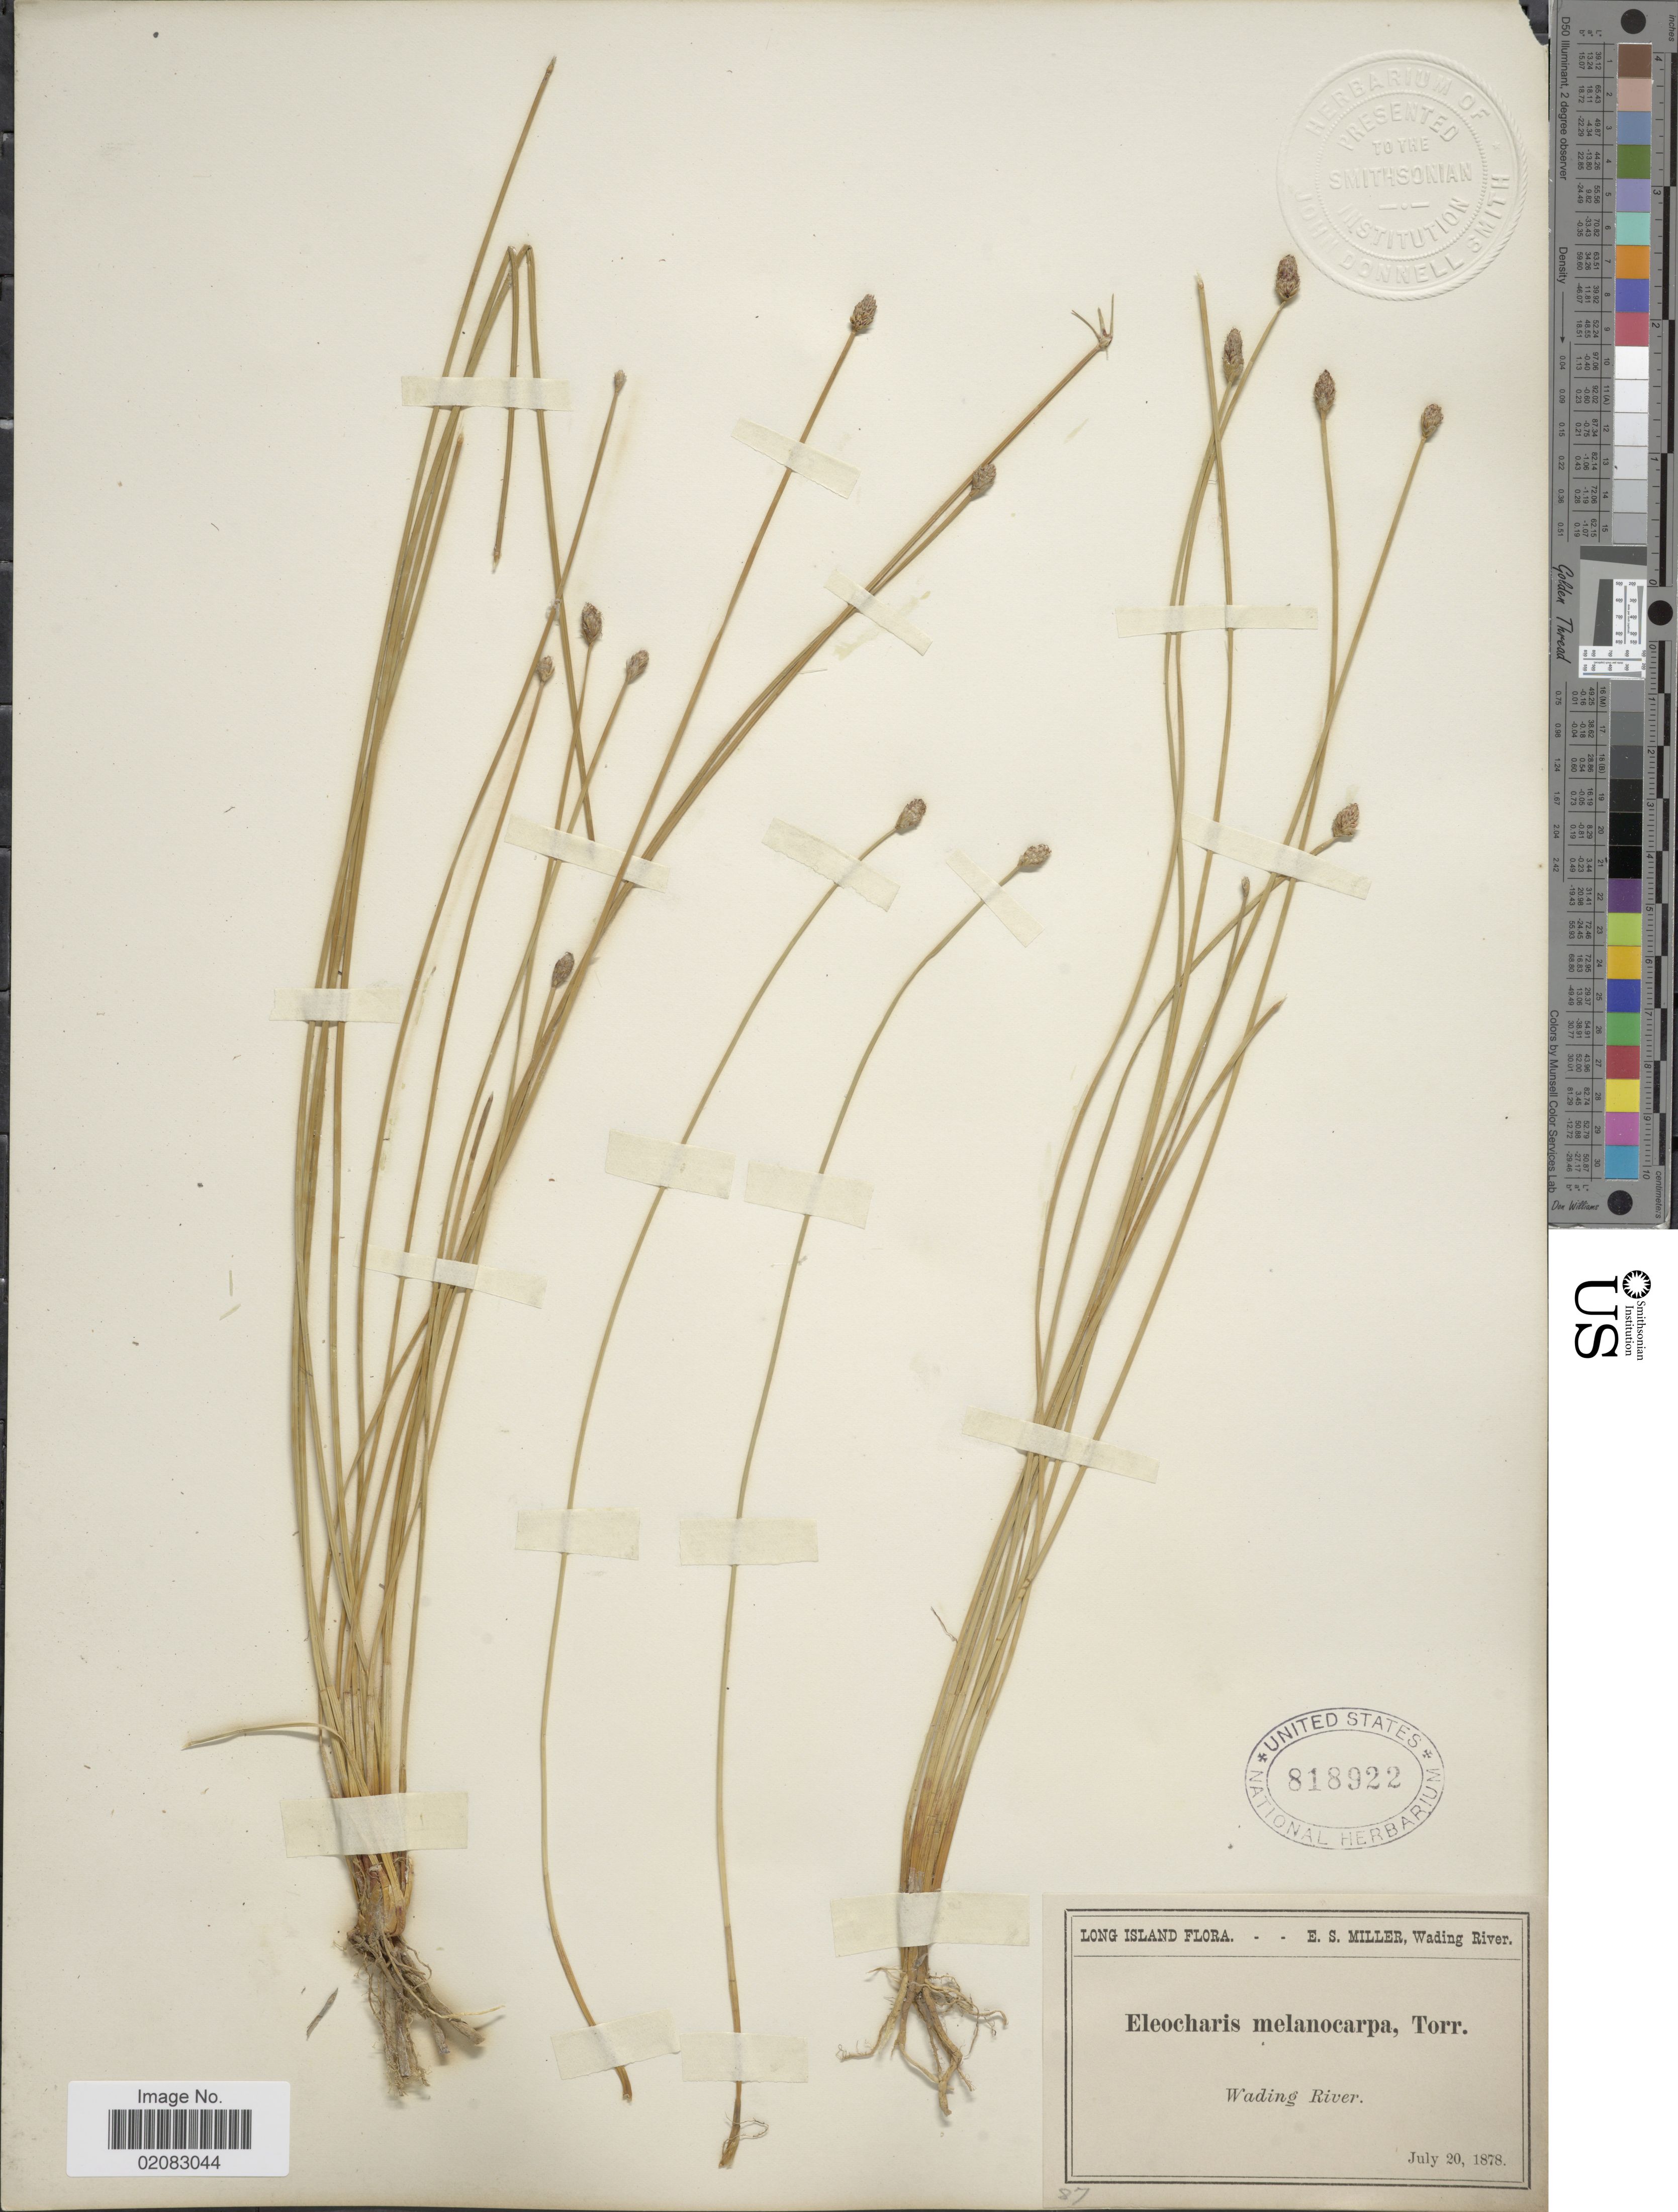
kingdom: Plantae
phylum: Tracheophyta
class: Liliopsida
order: Poales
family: Cyperaceae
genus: Eleocharis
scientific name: Eleocharis melanocarpa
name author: Torr.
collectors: E. S. Miller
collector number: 87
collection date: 1878-07-20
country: United States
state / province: New York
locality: Long Island, Wading River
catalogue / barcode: US 818992